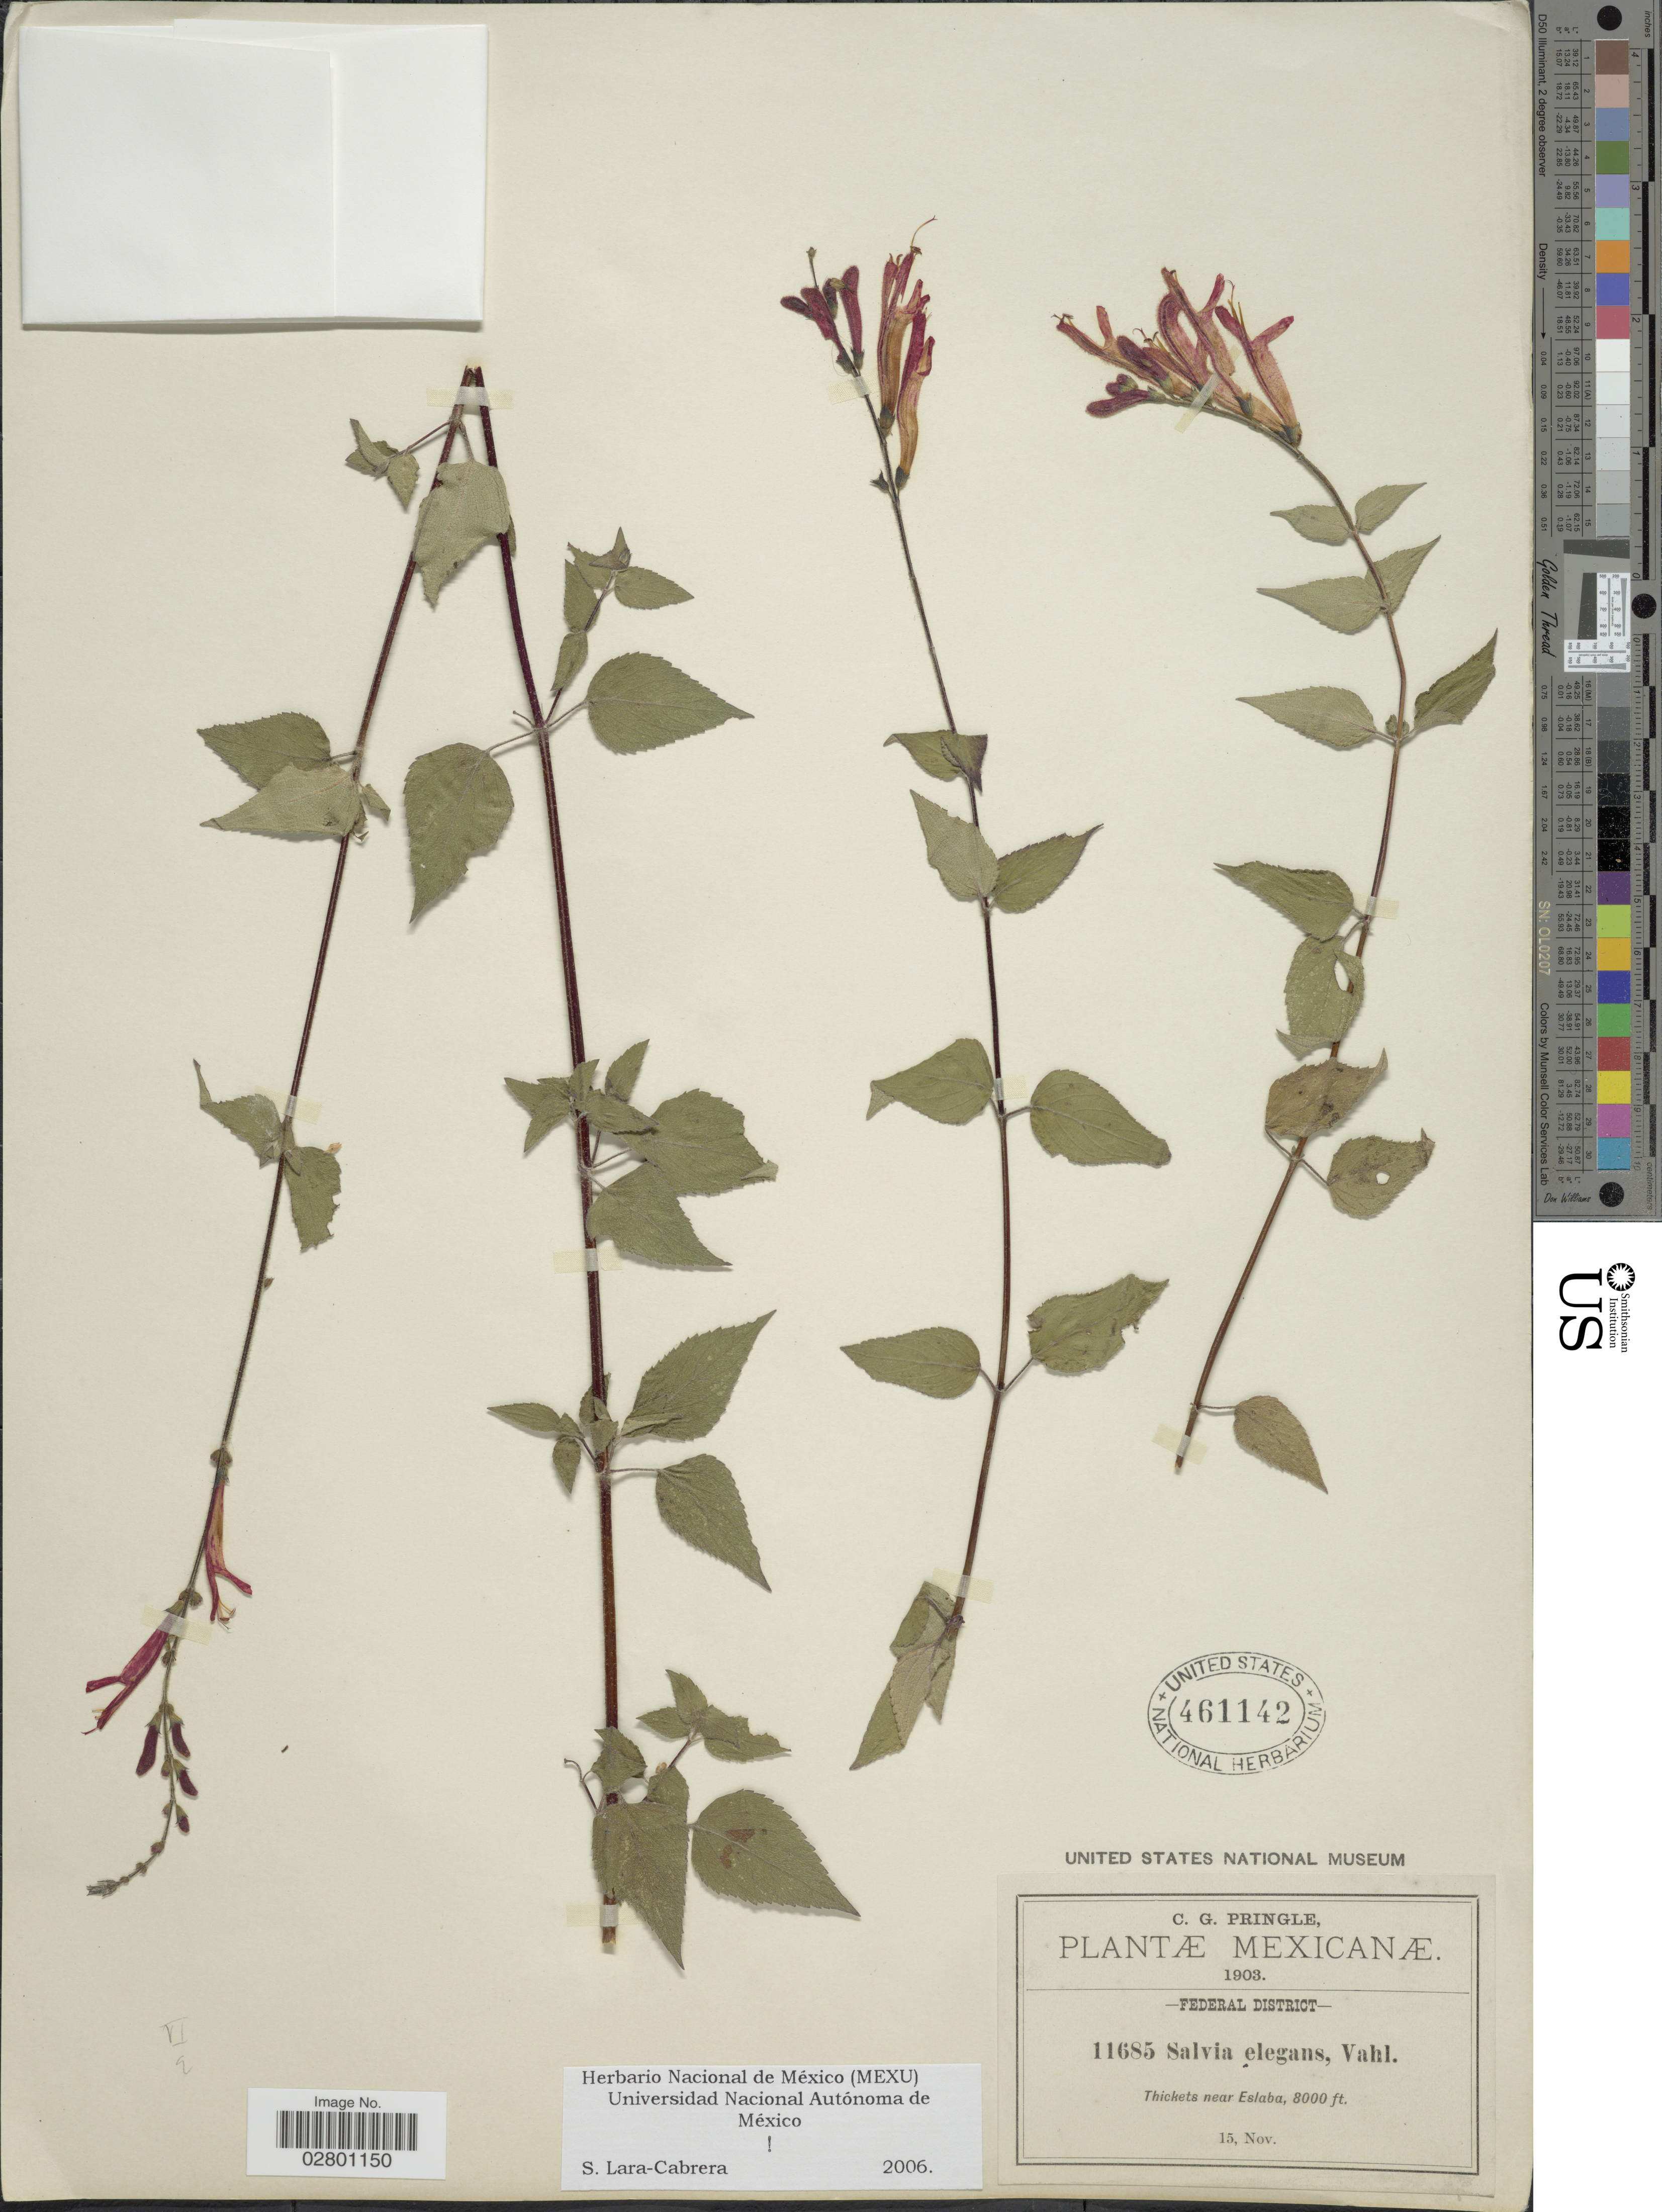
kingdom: Plantae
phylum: Tracheophyta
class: Magnoliopsida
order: Lamiales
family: Lamiaceae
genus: Salvia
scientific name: Salvia elegans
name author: Vahl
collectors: C. G. Pringle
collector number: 11685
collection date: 1903-11-15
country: Mexico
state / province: Distrito Federal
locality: Mexicanæ. Federal District. Thickets near Eslaba.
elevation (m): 2438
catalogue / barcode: US 461142